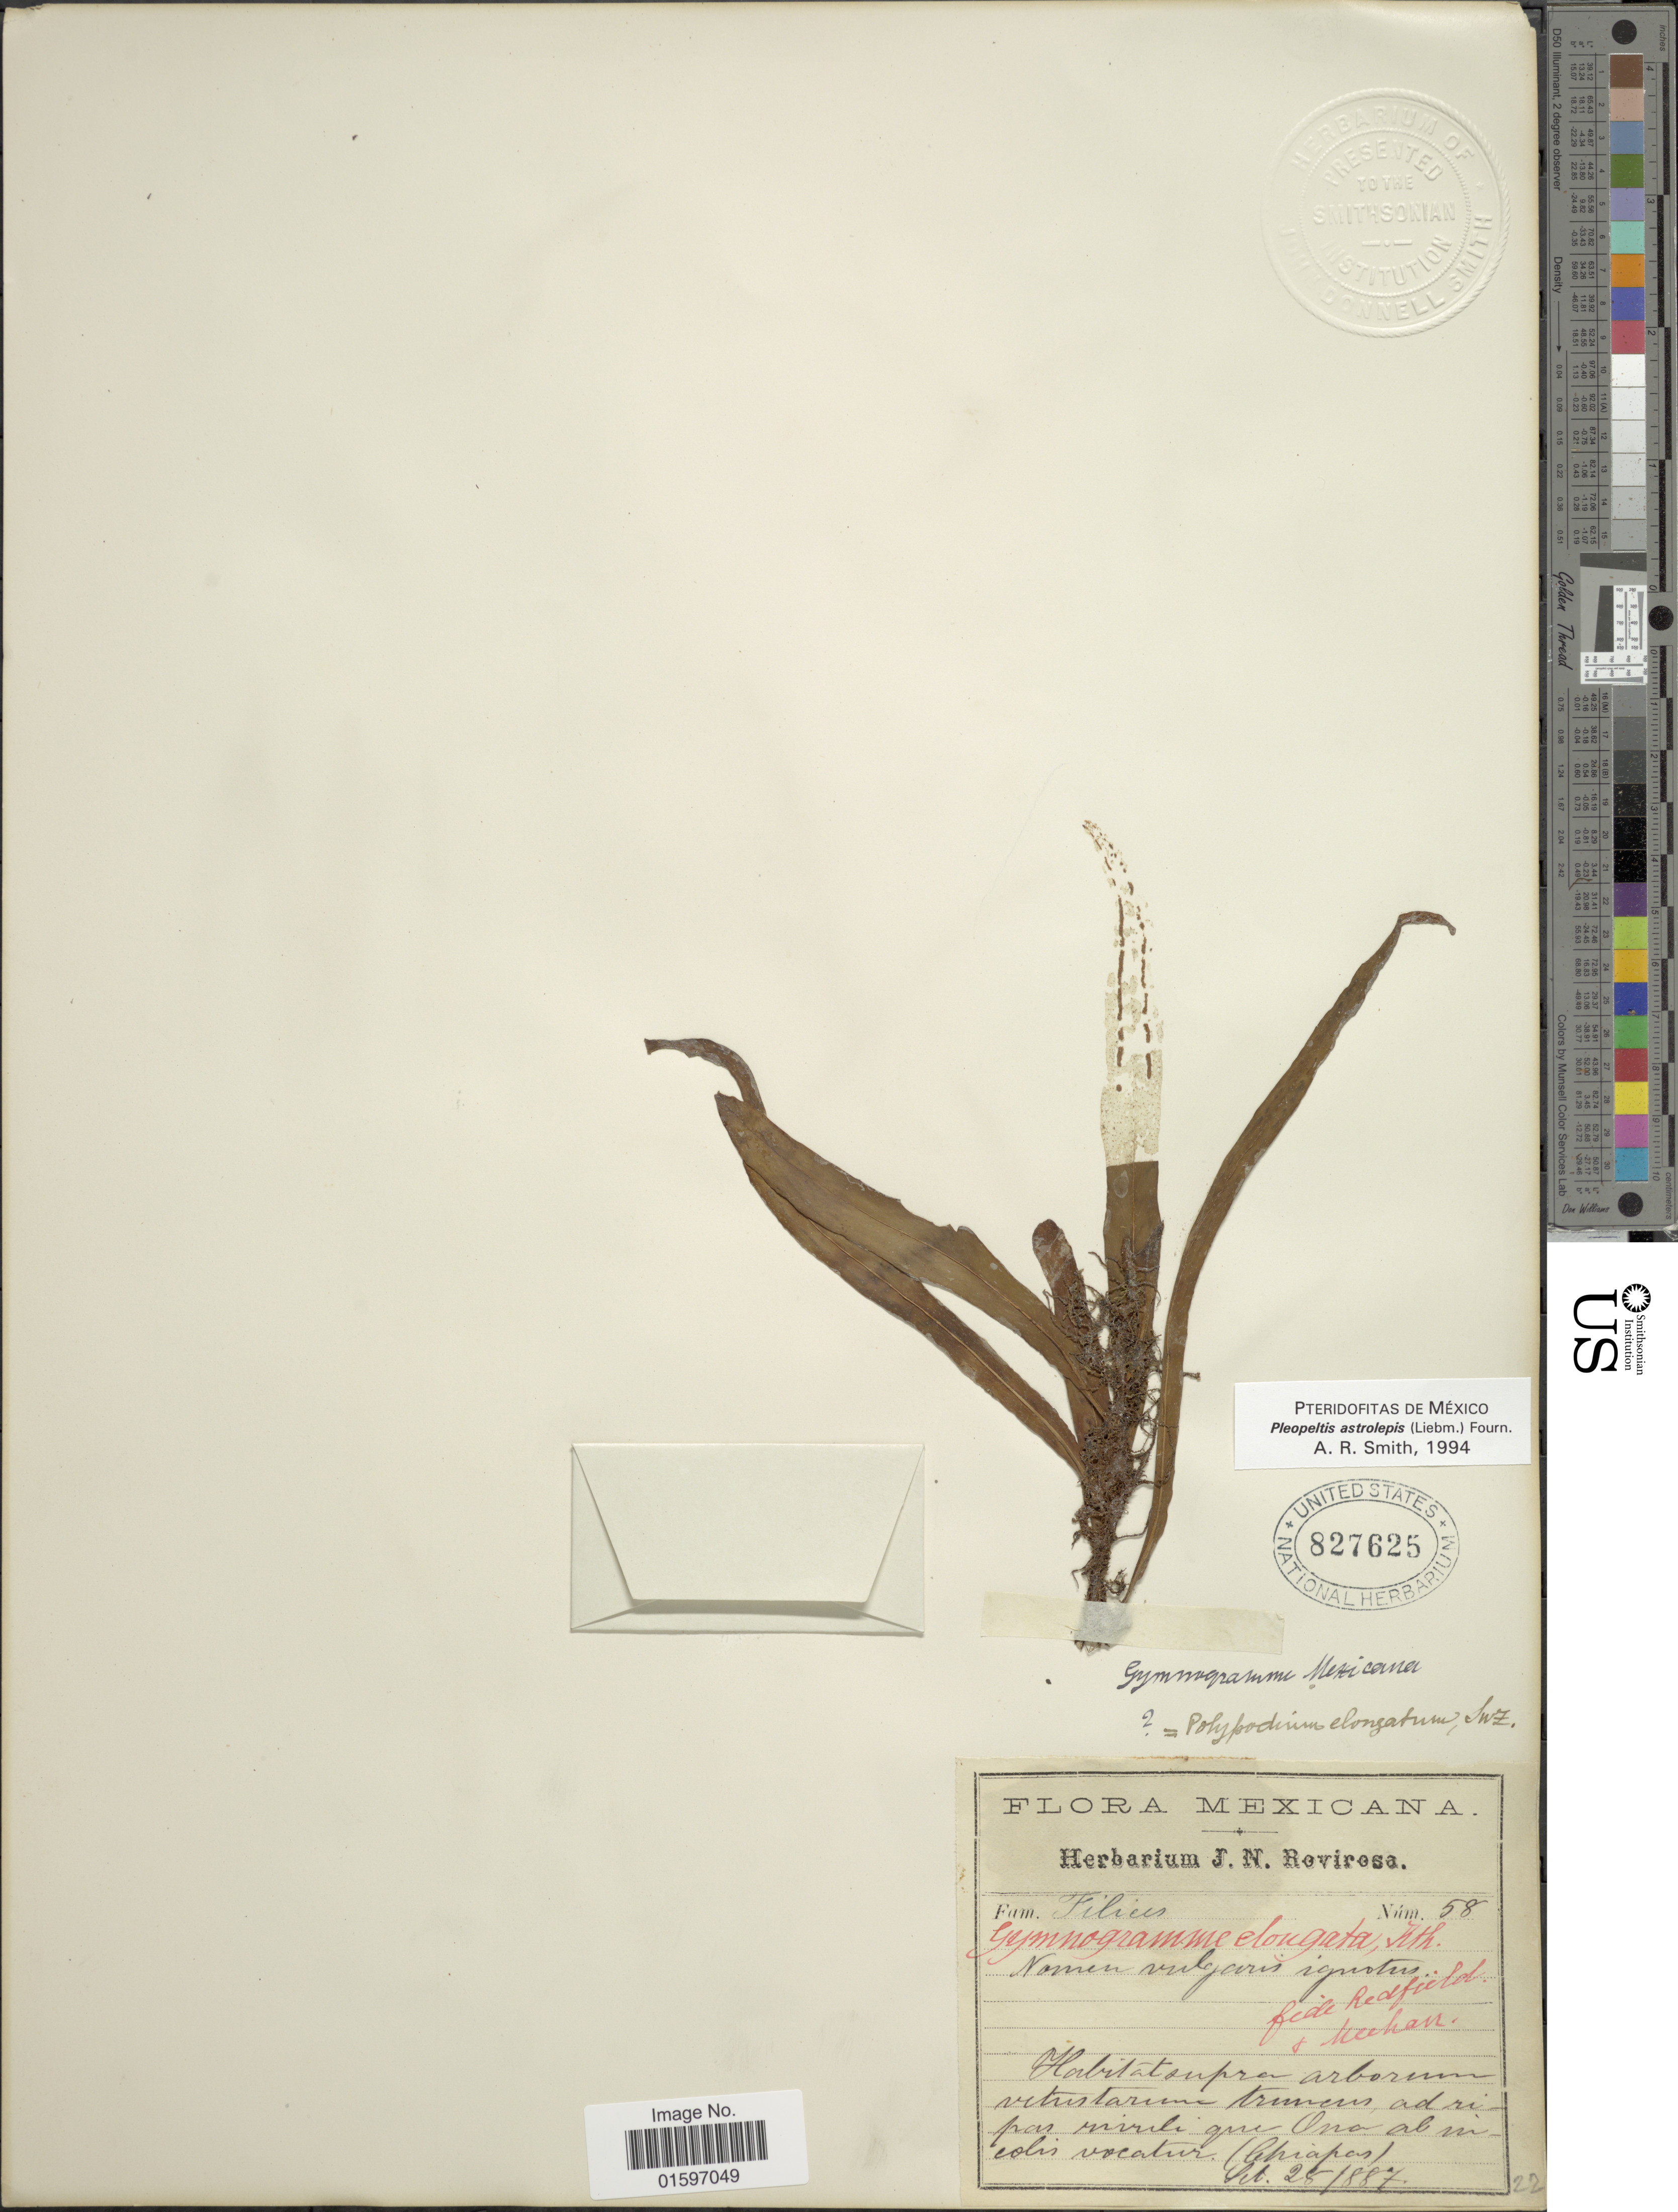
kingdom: Plantae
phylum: Tracheophyta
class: Polypodiopsida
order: Polypodiales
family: Polypodiaceae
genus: Pleopeltis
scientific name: Pleopeltis astrolepis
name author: (Liebm.) E. Fourn.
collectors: ex herb. J.N. Rovirosa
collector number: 58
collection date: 1887-09-25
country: Mexico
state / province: Chiapas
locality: Supra arborum vetustarum truncus ad ripas rivuli que Ona ab nicolis vocatur (Chiapas). [interpreted]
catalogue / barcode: US 827625